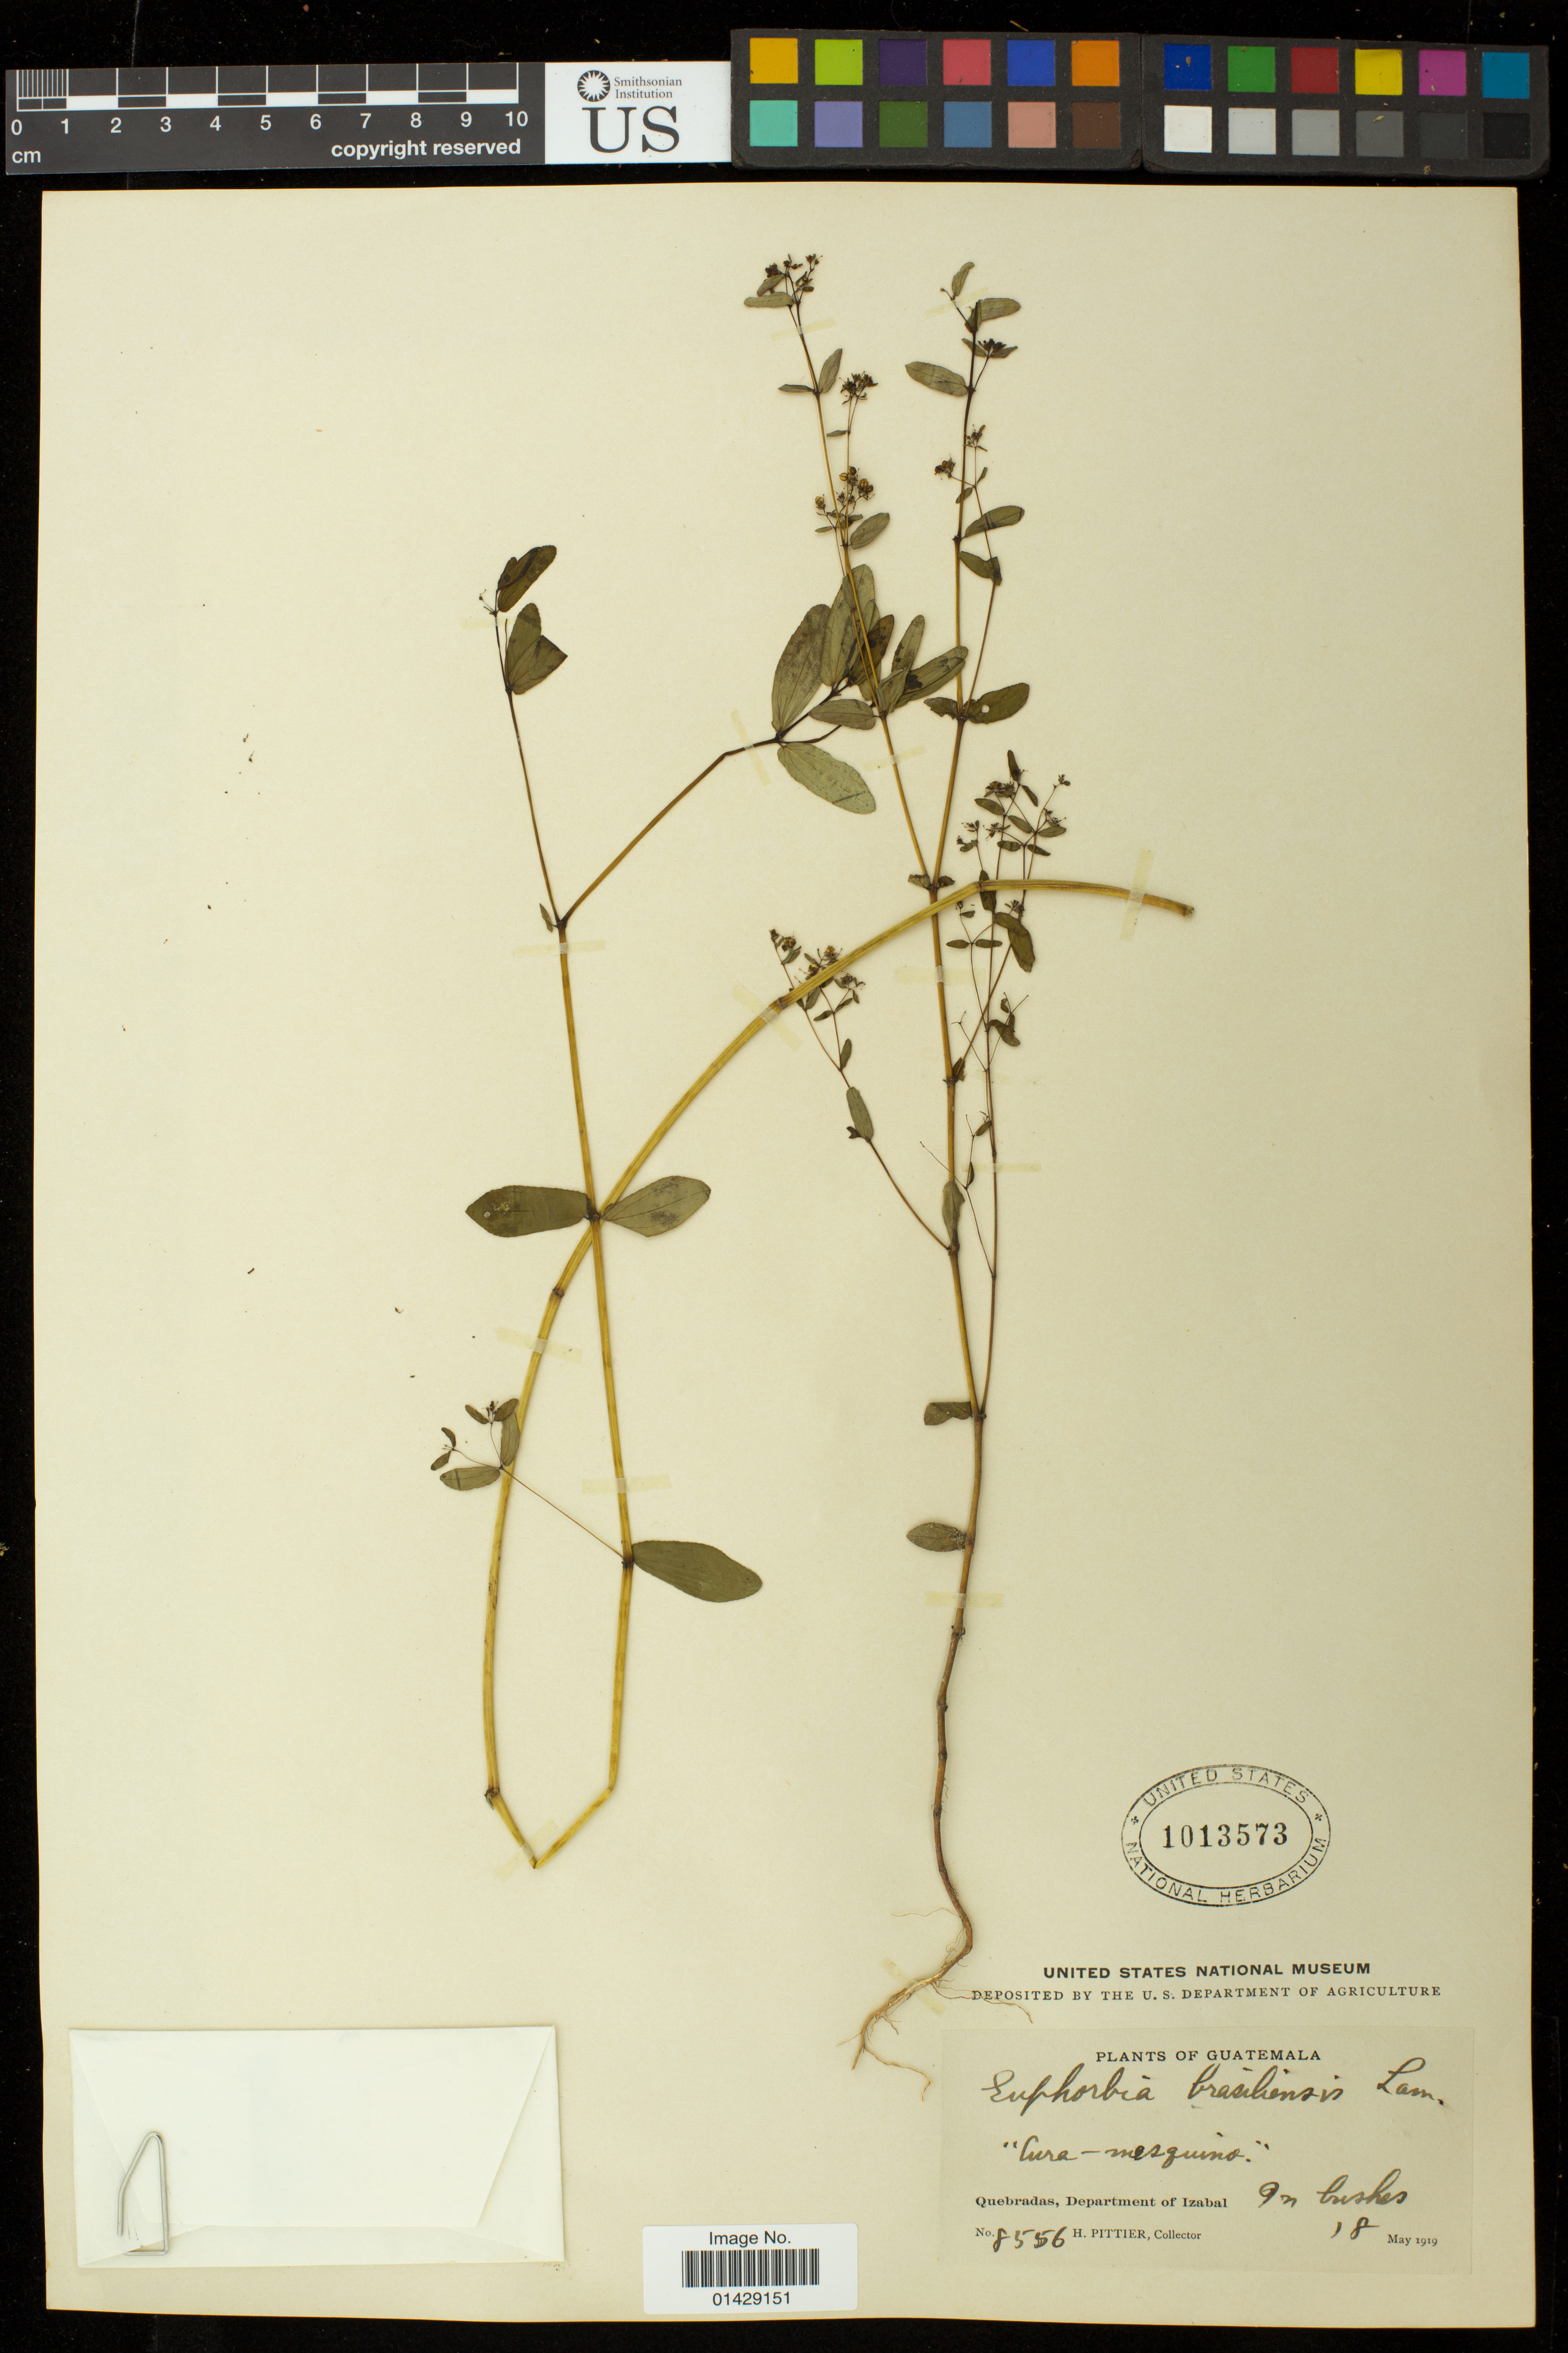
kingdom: Plantae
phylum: Tracheophyta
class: Magnoliopsida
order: Malpighiales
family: Euphorbiaceae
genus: Euphorbia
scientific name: Euphorbia hyssopifolia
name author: L.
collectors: H. F. Pittier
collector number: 8556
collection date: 1919-05-18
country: Guatemala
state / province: Izabal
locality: Quebradas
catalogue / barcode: US 1013573